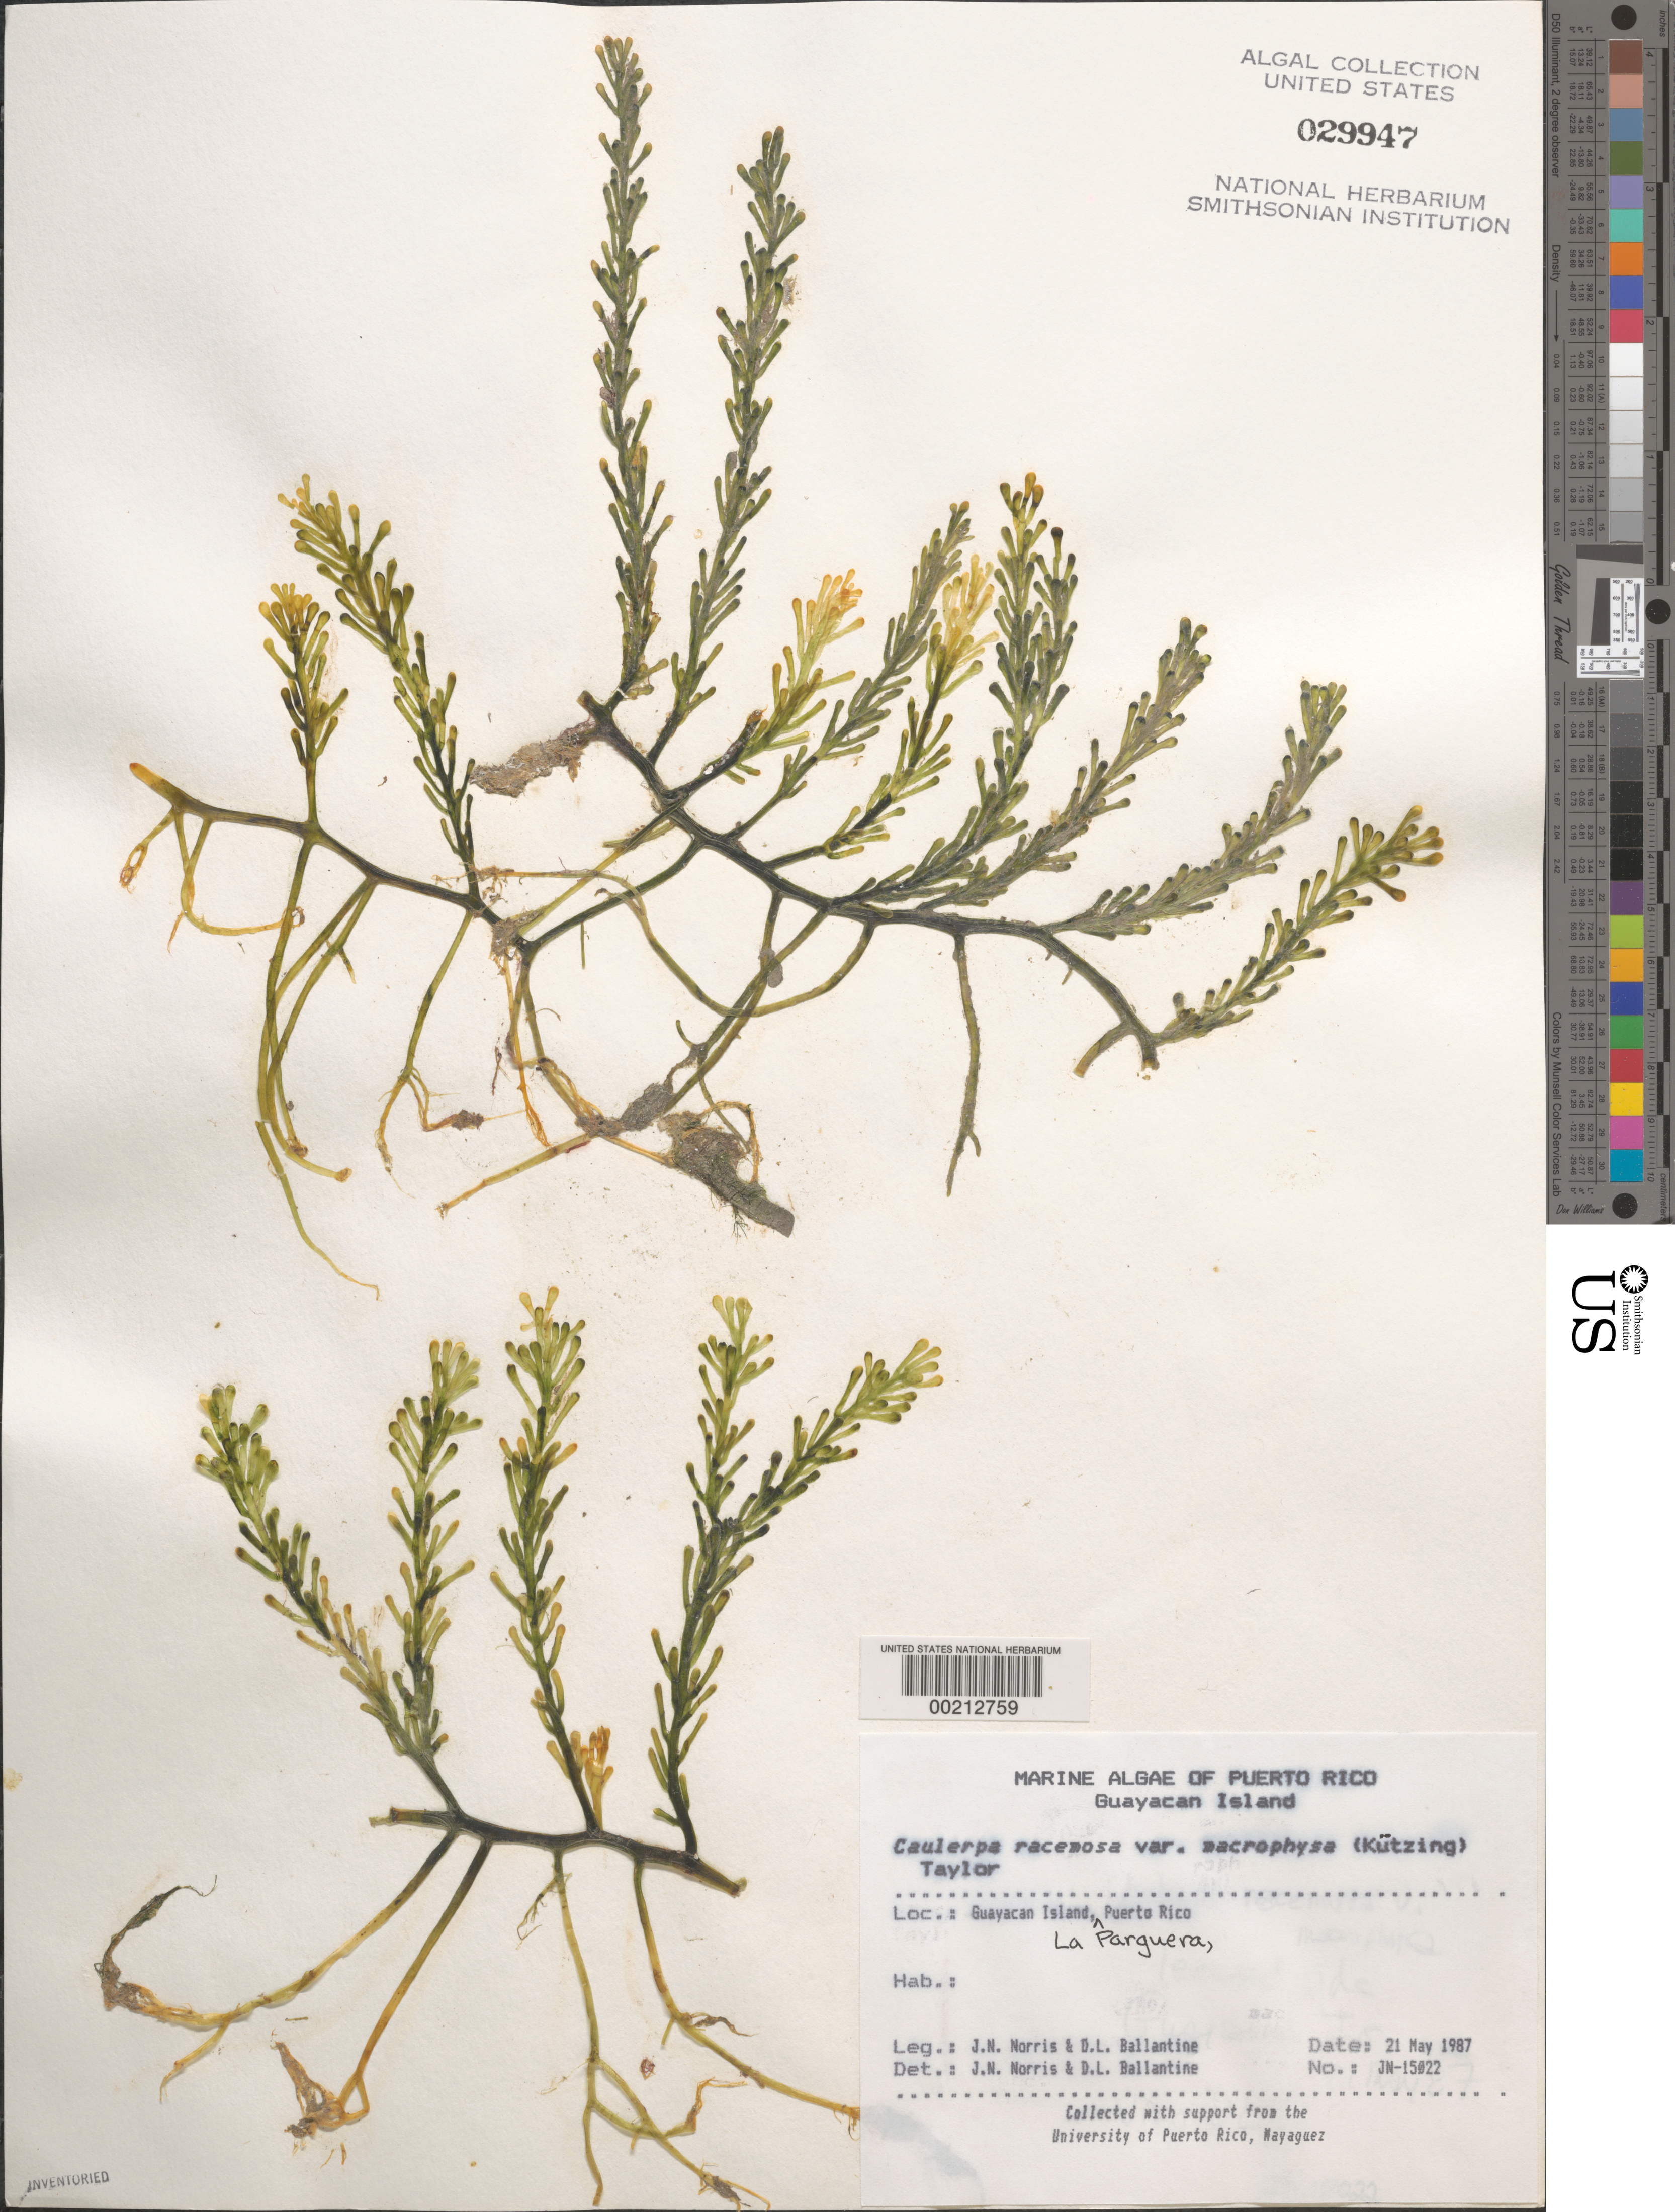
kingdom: Plantae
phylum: Chlorophyta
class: Ulvophyceae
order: Bryopsidales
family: Caulerpaceae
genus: Caulerpa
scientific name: Caulerpa racemosa var. macrophysa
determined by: Norris, J. N.; Ballantine, D. L.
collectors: J. N. Norris & D.L. Ballantine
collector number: JN-15022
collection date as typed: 21 May 1987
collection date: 1987-05-21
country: Puerto Rico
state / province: Lajas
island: Guayacan Island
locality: La Parguera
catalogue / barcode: US 29947